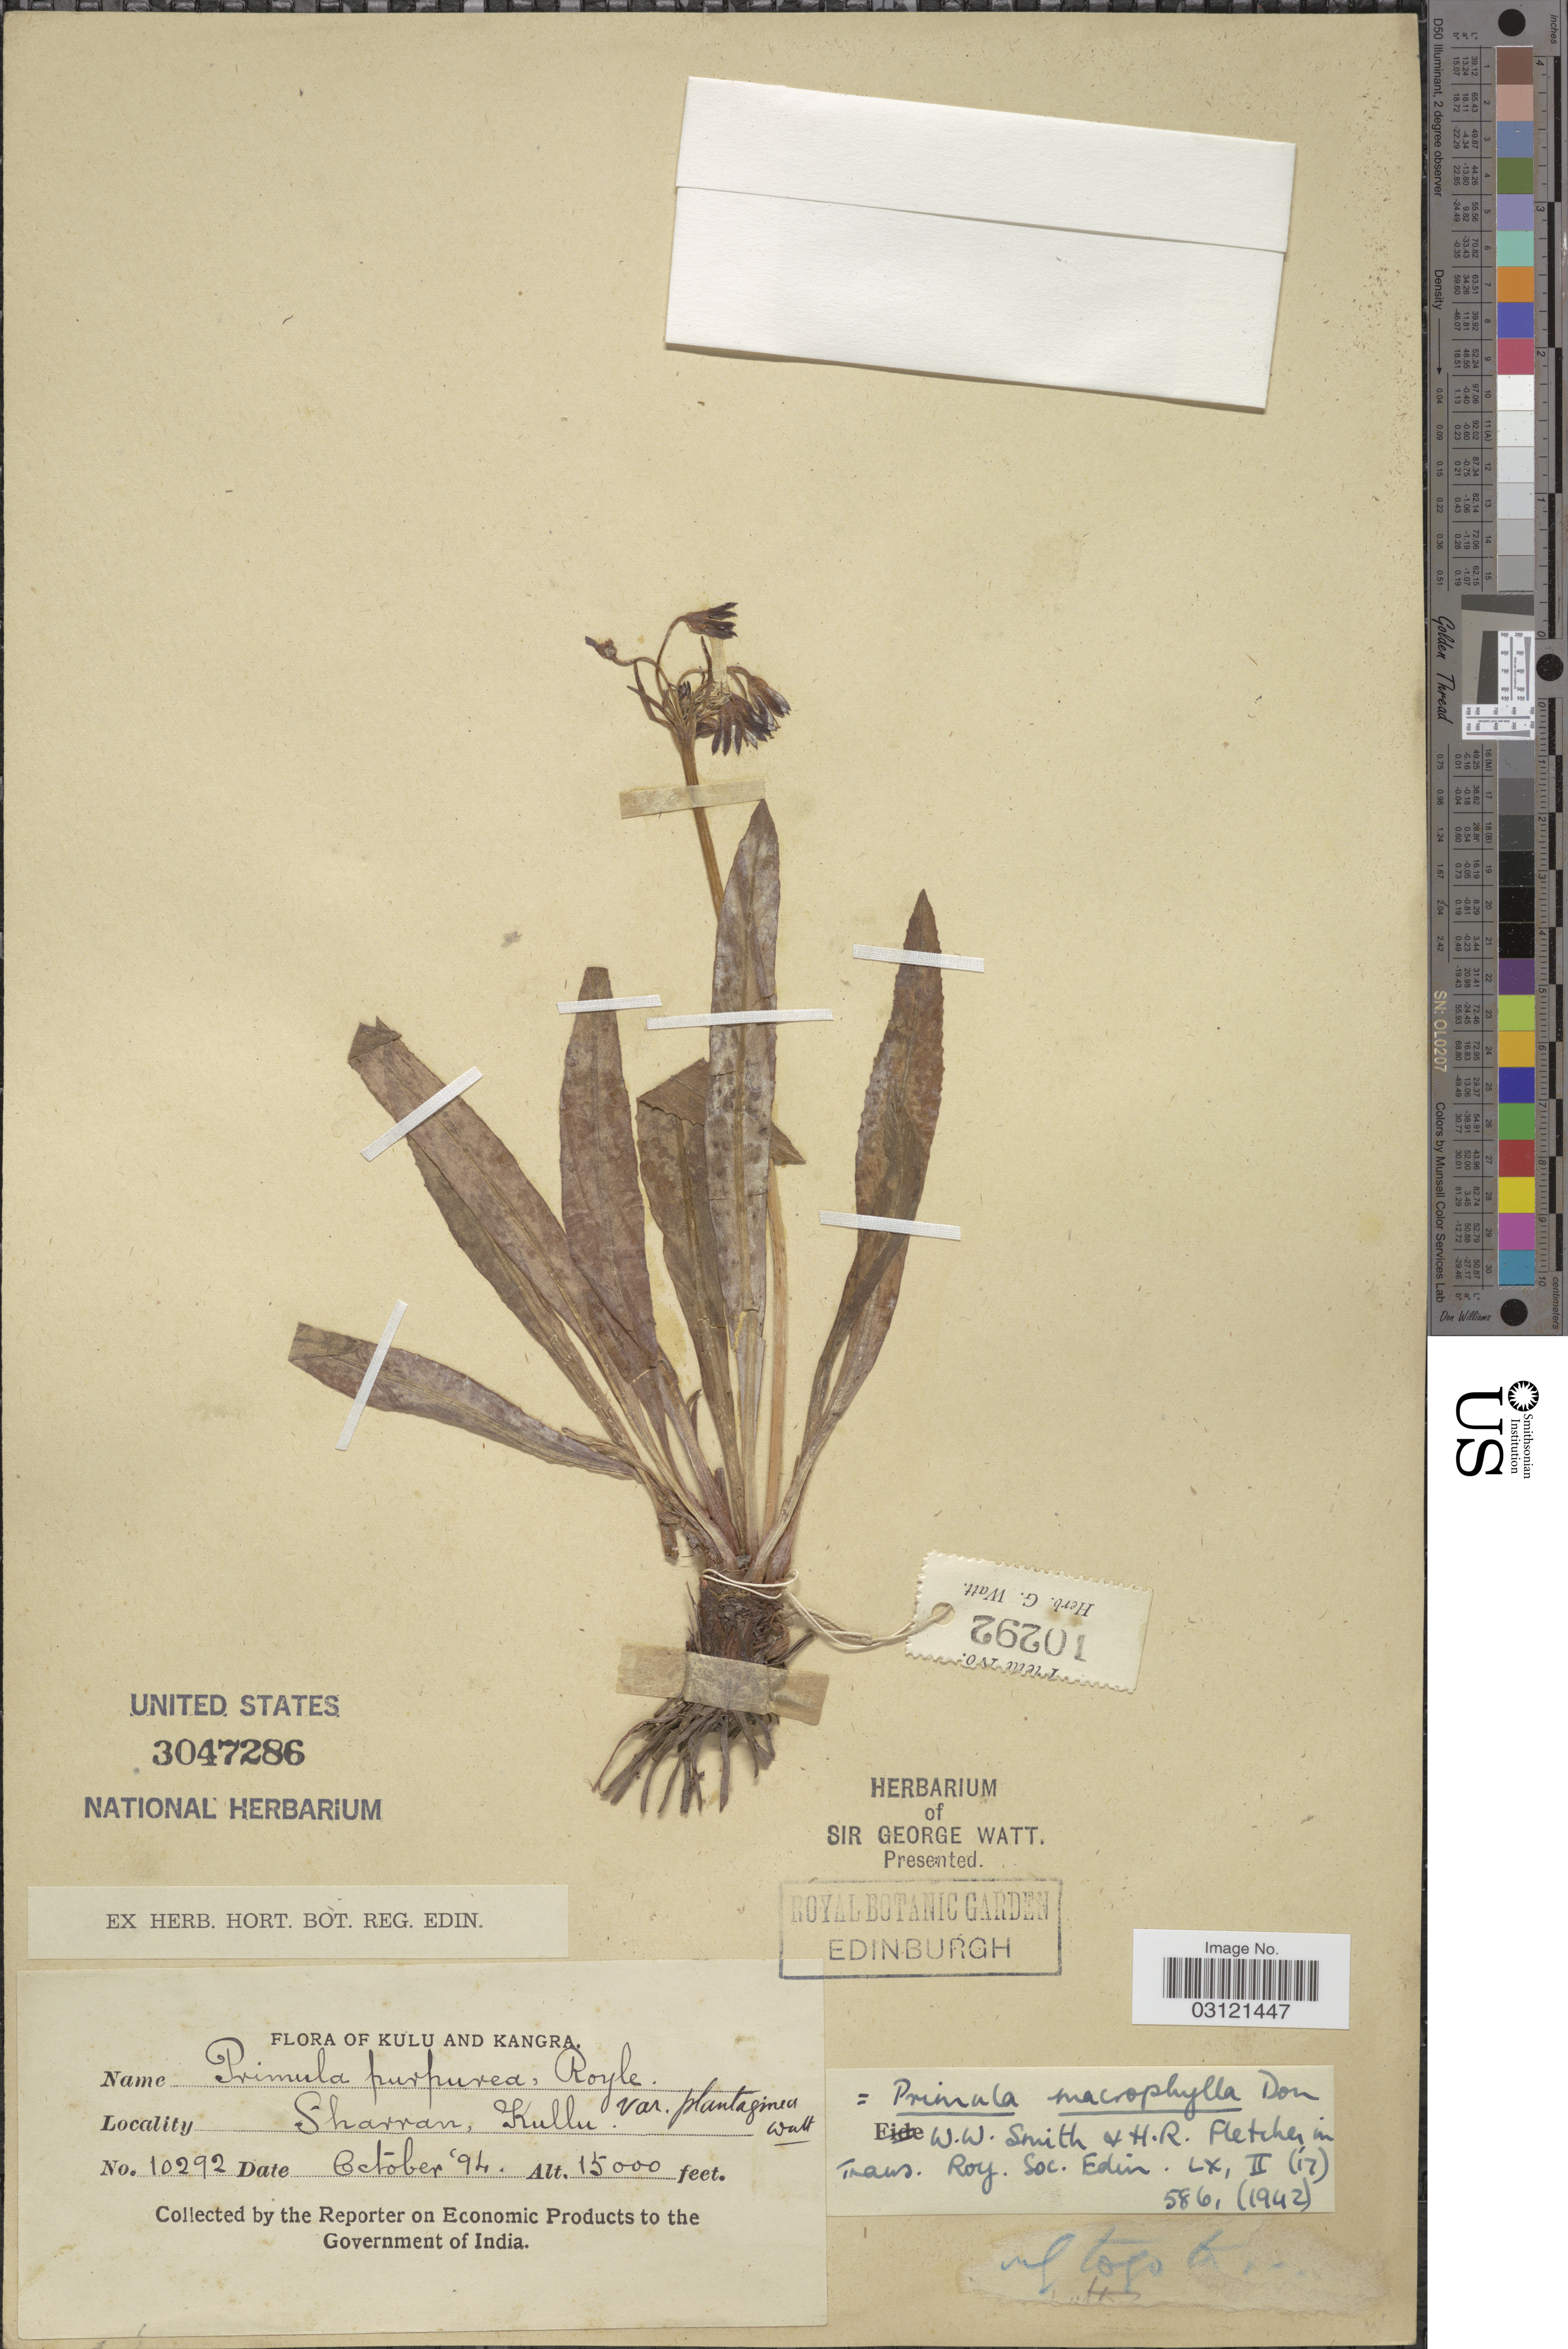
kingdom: Plantae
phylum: Tracheophyta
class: Magnoliopsida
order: Ericales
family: Primulaceae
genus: Primula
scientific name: Primula macrophylla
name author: D. Don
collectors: Reporter on Economic Products to the Government of India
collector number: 10292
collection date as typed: Transcribed d/m/y: /10/94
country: India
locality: Kulu and Kangra. Sharran, Kullu.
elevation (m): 4572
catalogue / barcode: US 3047286